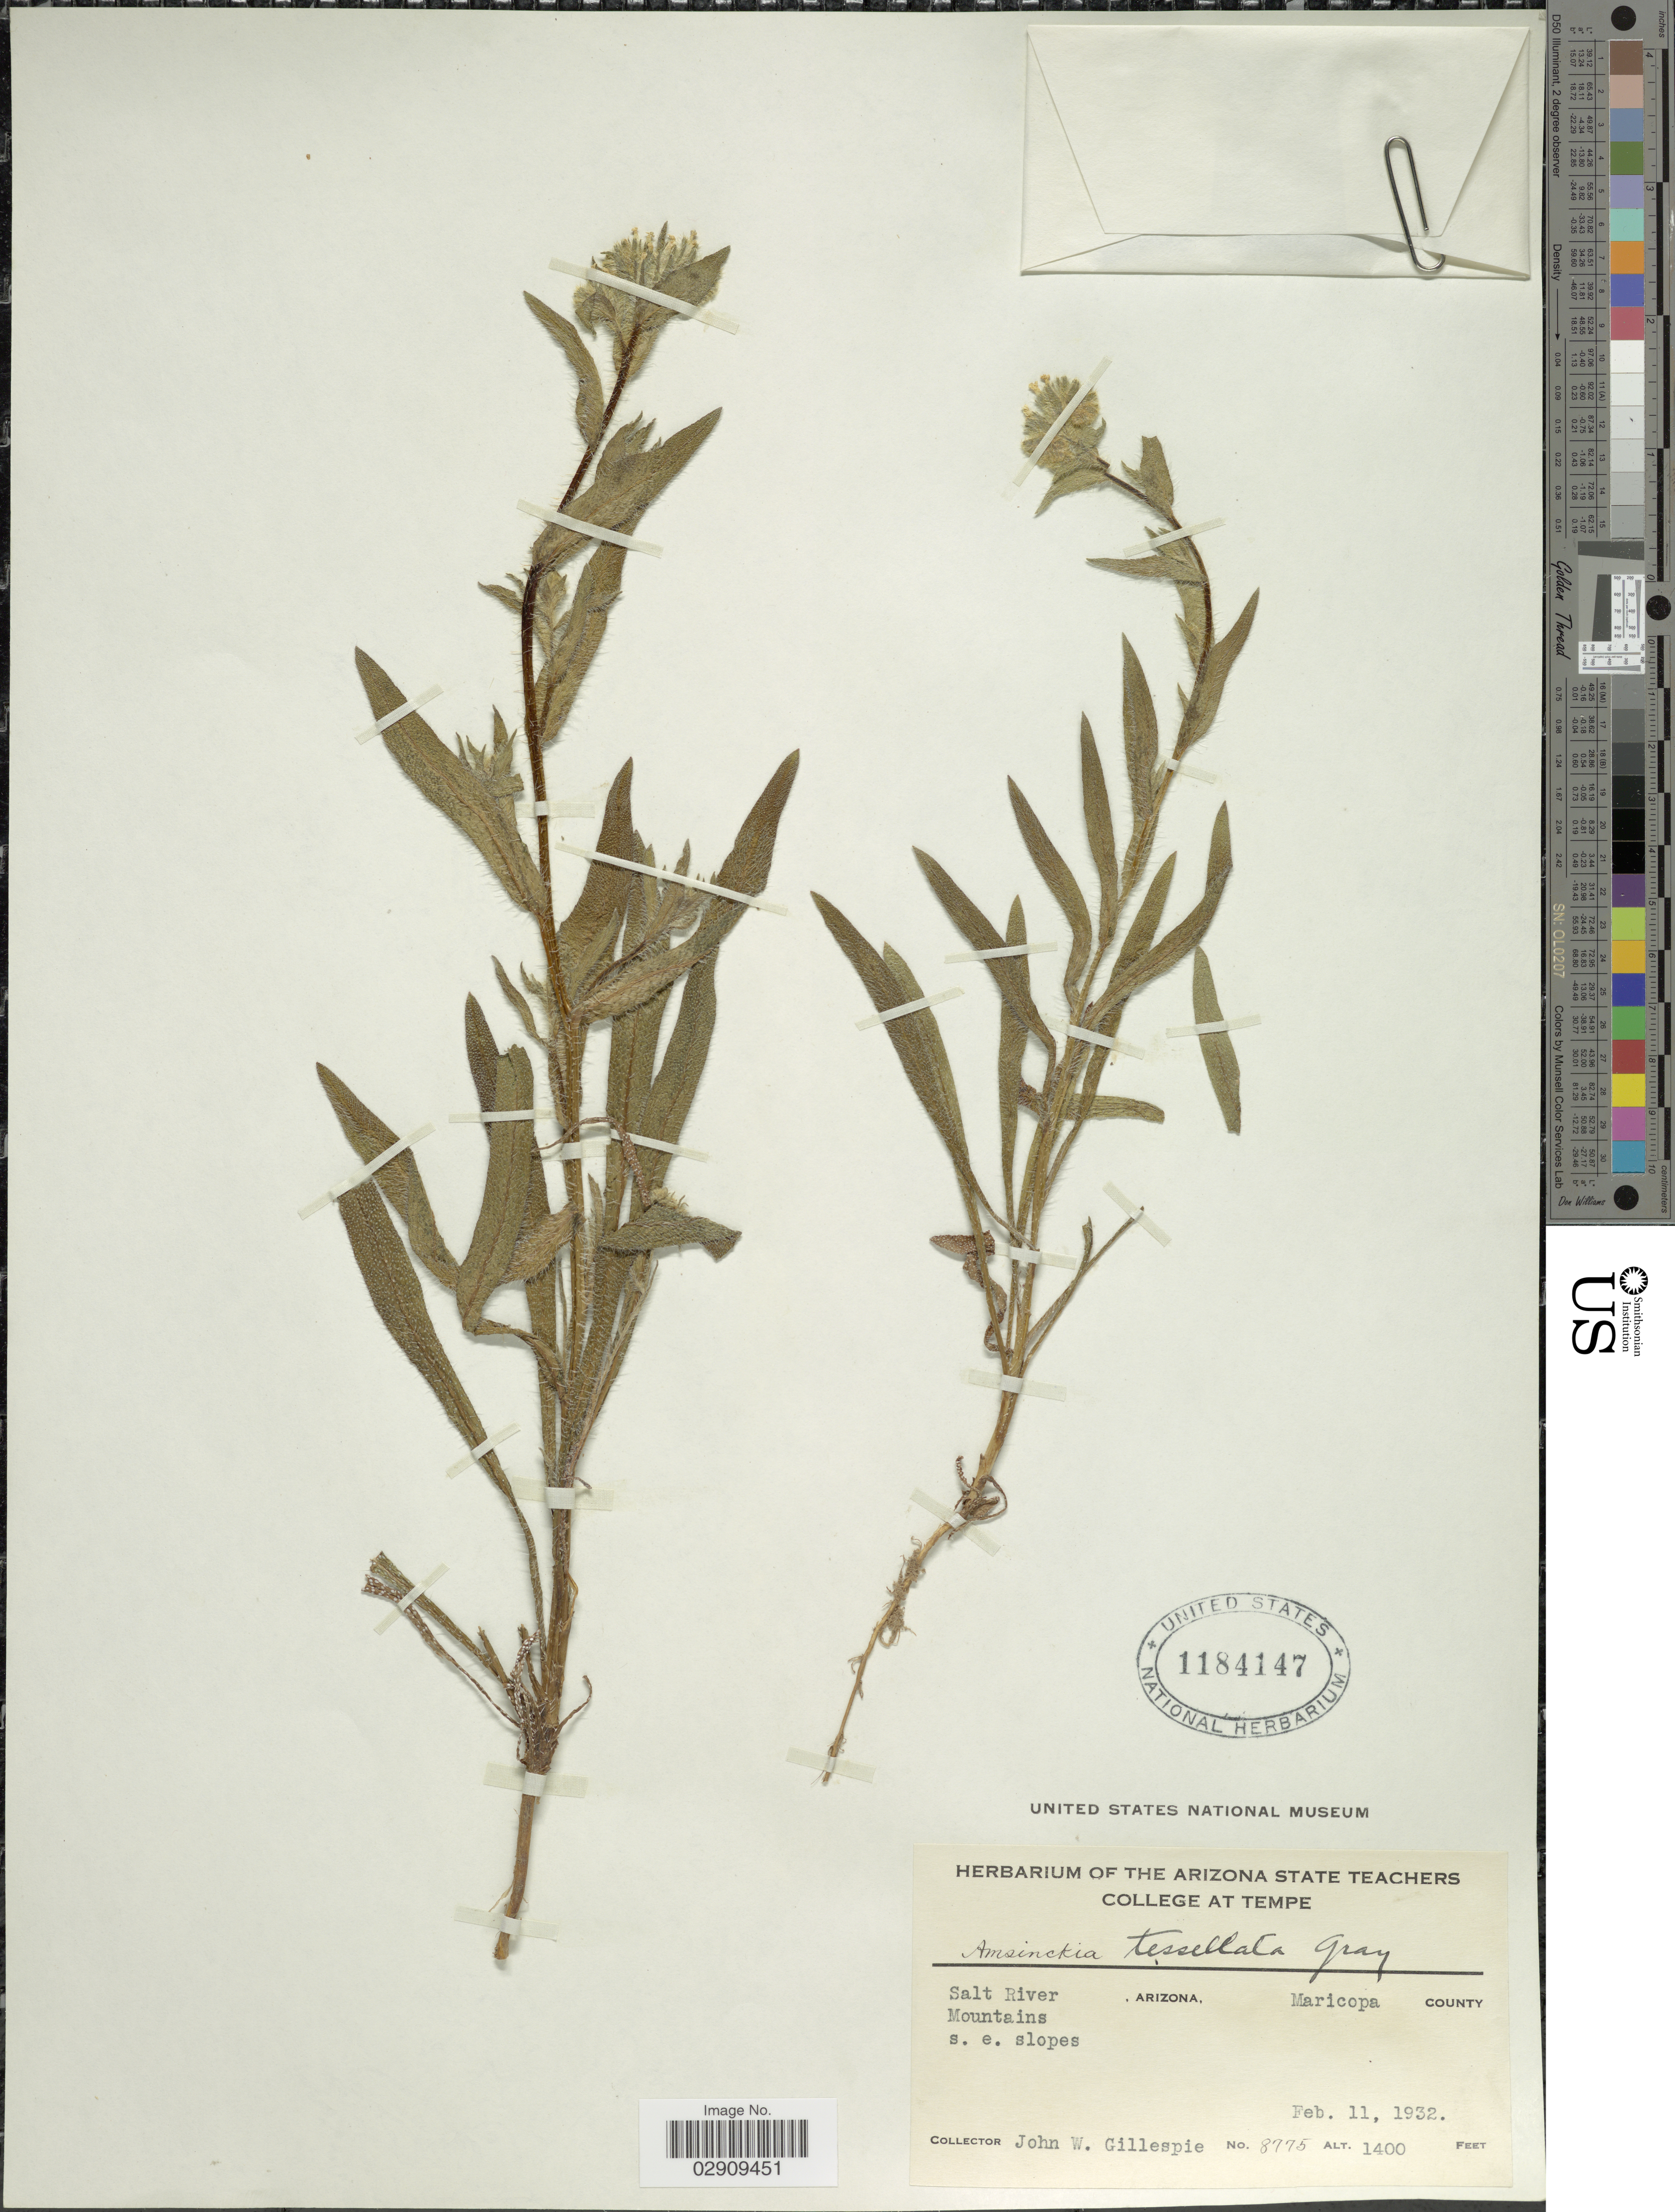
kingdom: Plantae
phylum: Tracheophyta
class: Magnoliopsida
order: Boraginales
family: Boraginaceae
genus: Amsinckia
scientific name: Amsinckia tessellata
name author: A. Gray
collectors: J. W. Gillespie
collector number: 8775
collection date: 1932-02-11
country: United States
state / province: Arizona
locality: Salt River Mountains s. e. slopes. Maricopa County.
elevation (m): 427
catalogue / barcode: US 1184147